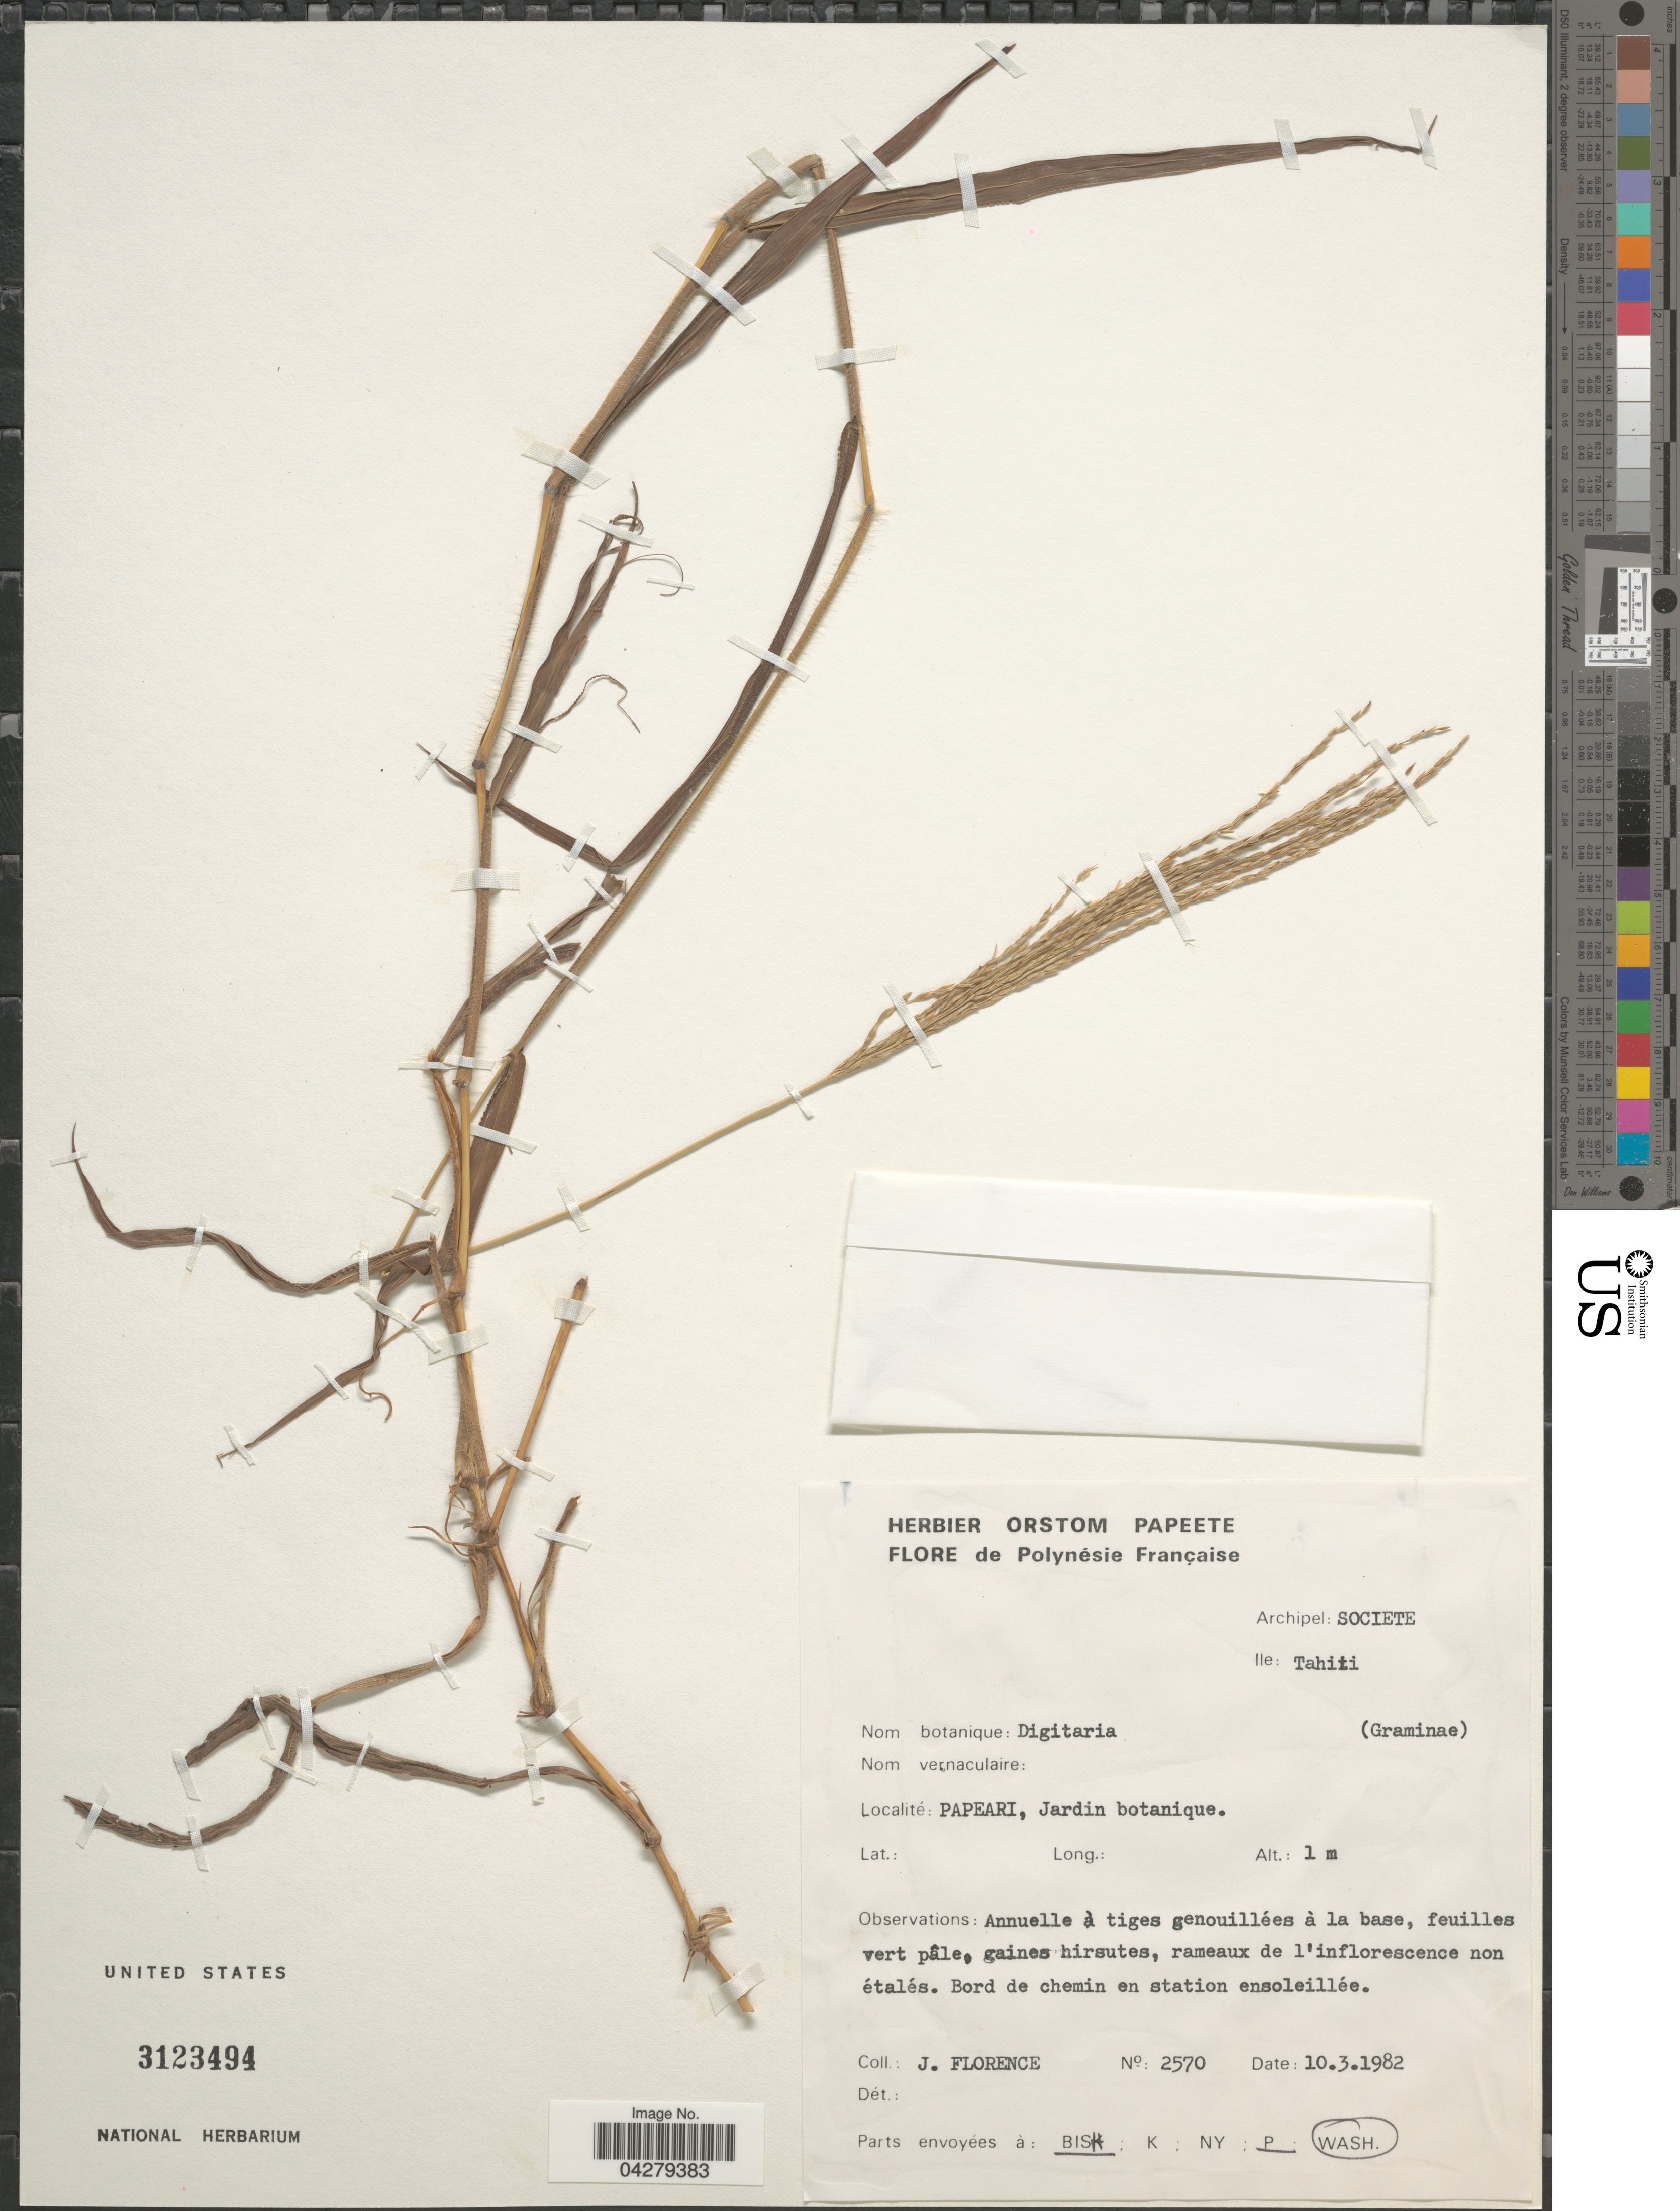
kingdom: Plantae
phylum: Tracheophyta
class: Liliopsida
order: Poales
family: Poaceae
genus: Digitaria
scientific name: Digitaria sp.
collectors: J. Florence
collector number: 2570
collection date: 1982-03-10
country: French Polynesia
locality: Polynésie Française. Archipel: Societe. Ile: Tahiti. Papeari, Jardin botanique.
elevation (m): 1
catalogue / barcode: US 3123494